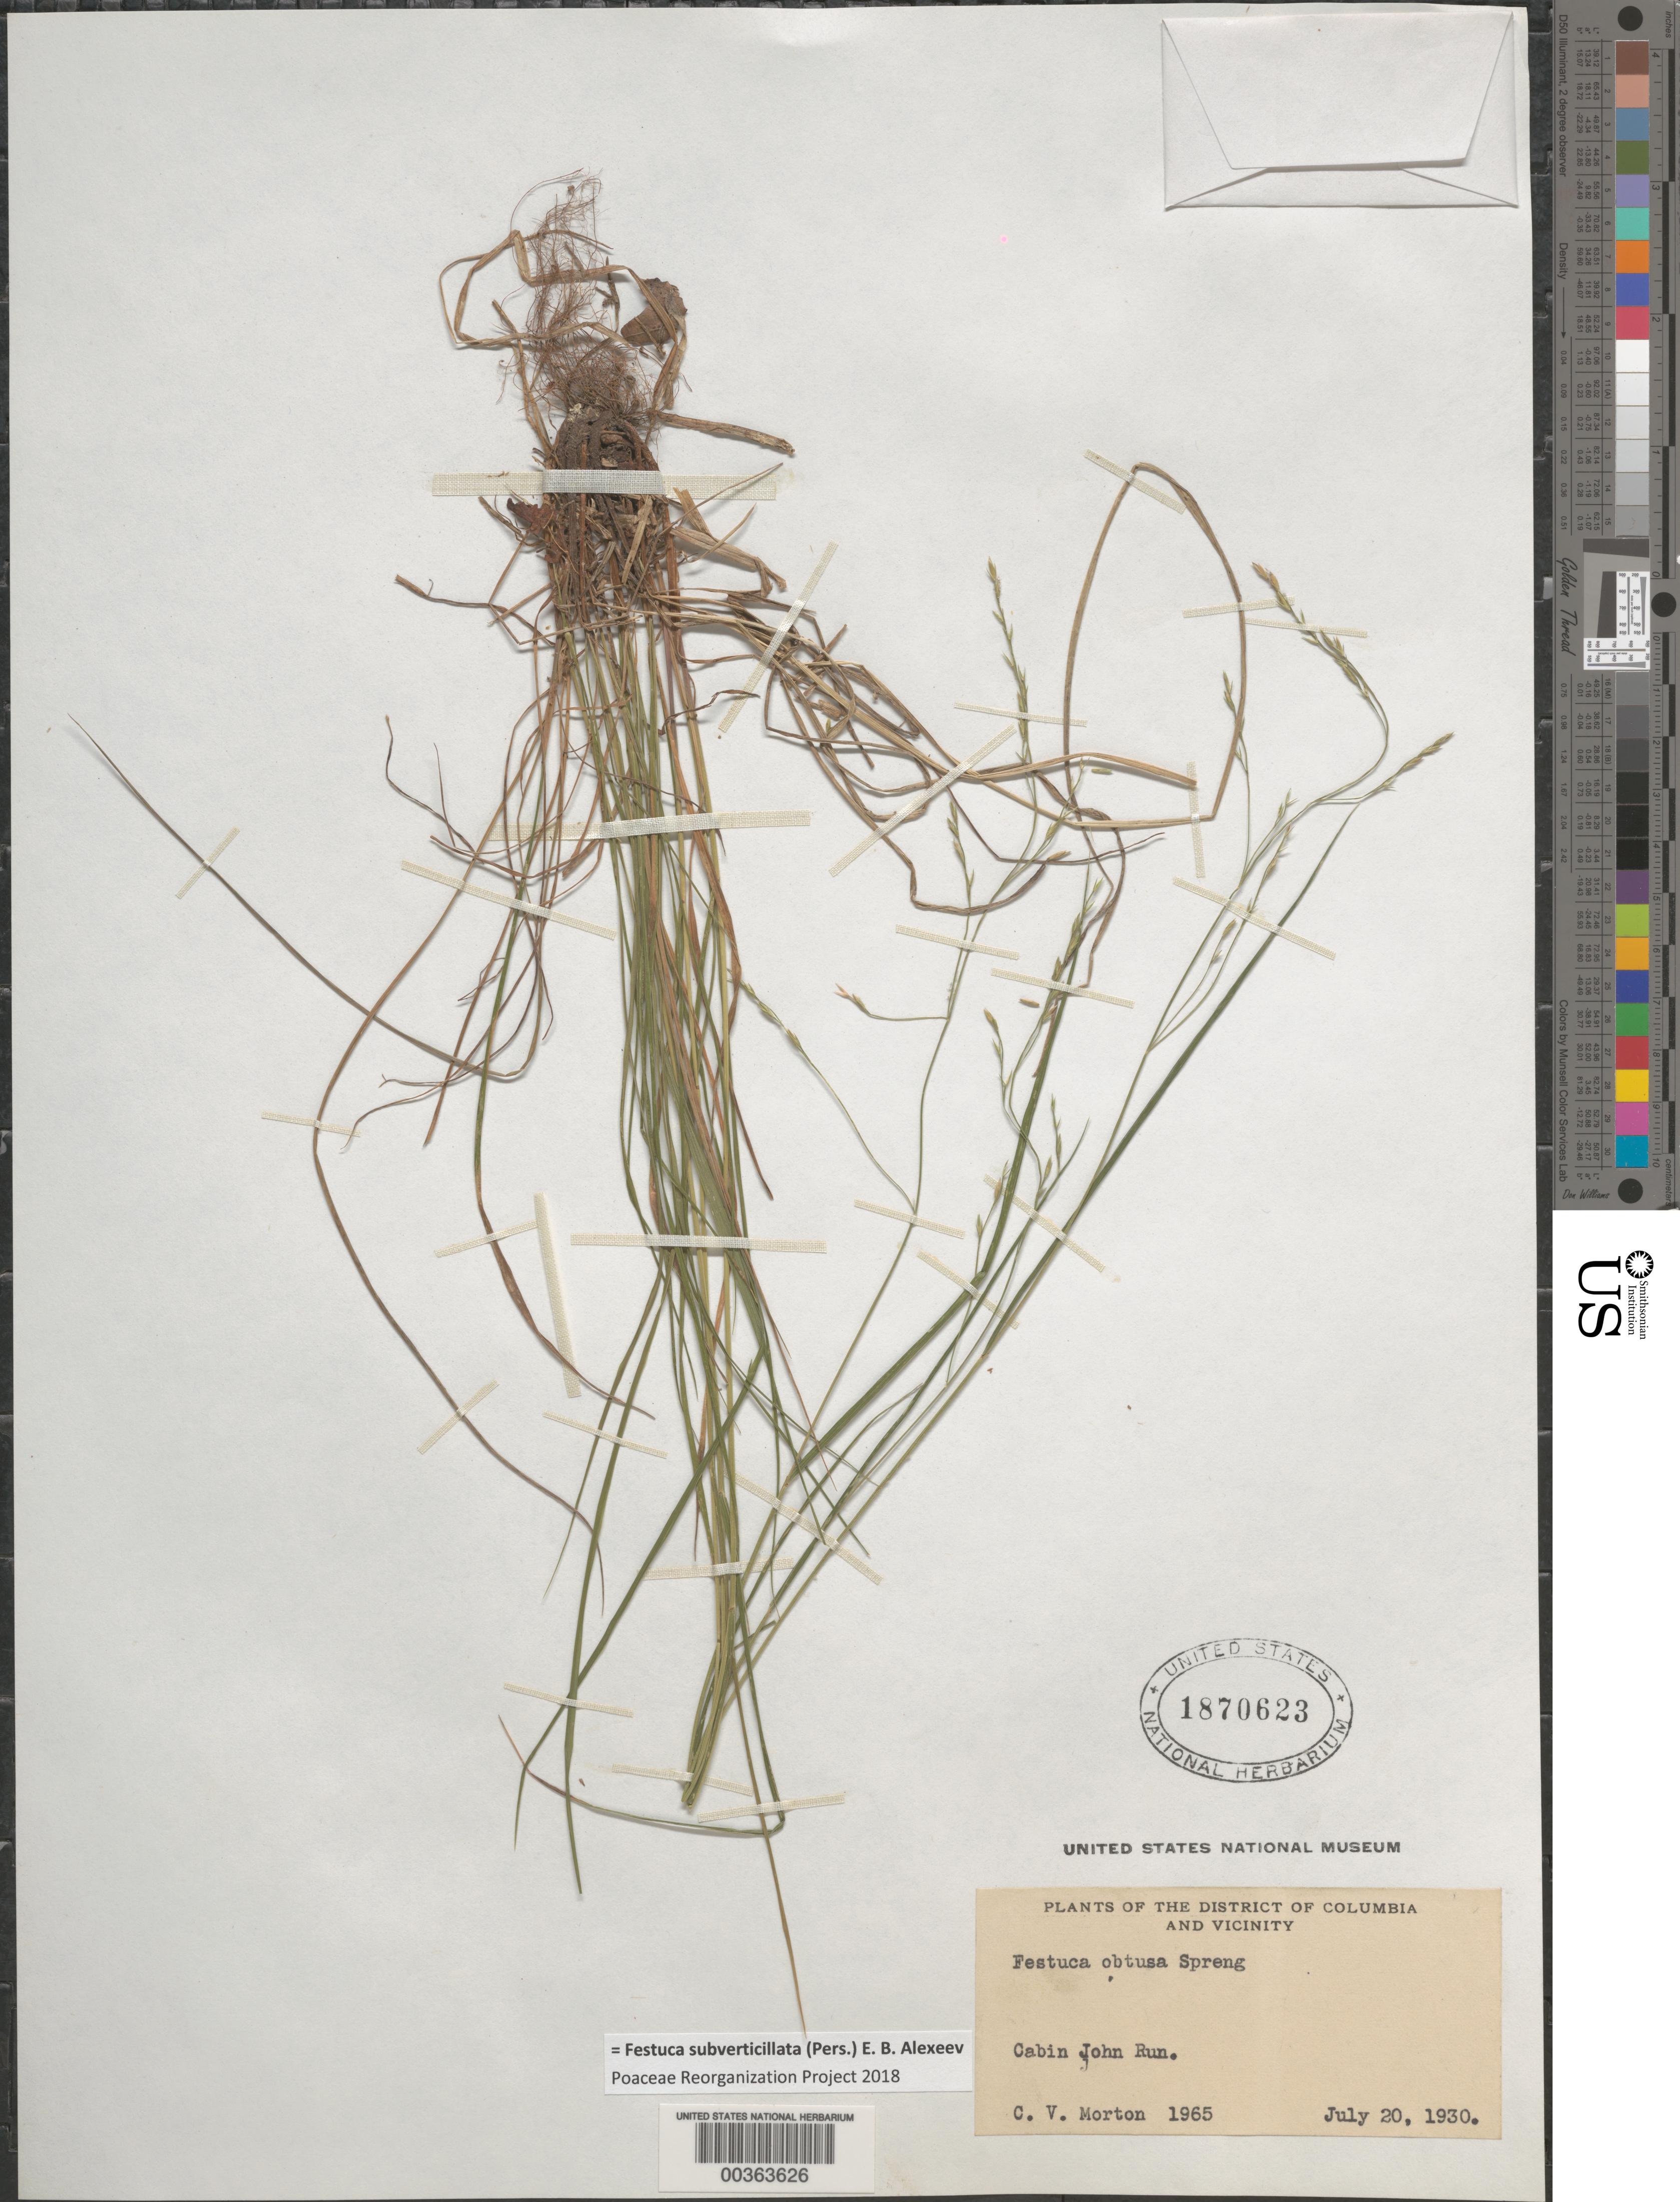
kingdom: Plantae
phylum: Tracheophyta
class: Liliopsida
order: Poales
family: Poaceae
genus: Festuca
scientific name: Festuca subverticillata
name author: (Pers.) E.B. Alexeev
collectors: C. V. Morton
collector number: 1965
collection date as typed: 20 Jul 1930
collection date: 1930-07-20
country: United States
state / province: Maryland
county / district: Montgomery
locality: Cabin John Run C. & O. Canal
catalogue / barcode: US 1870623